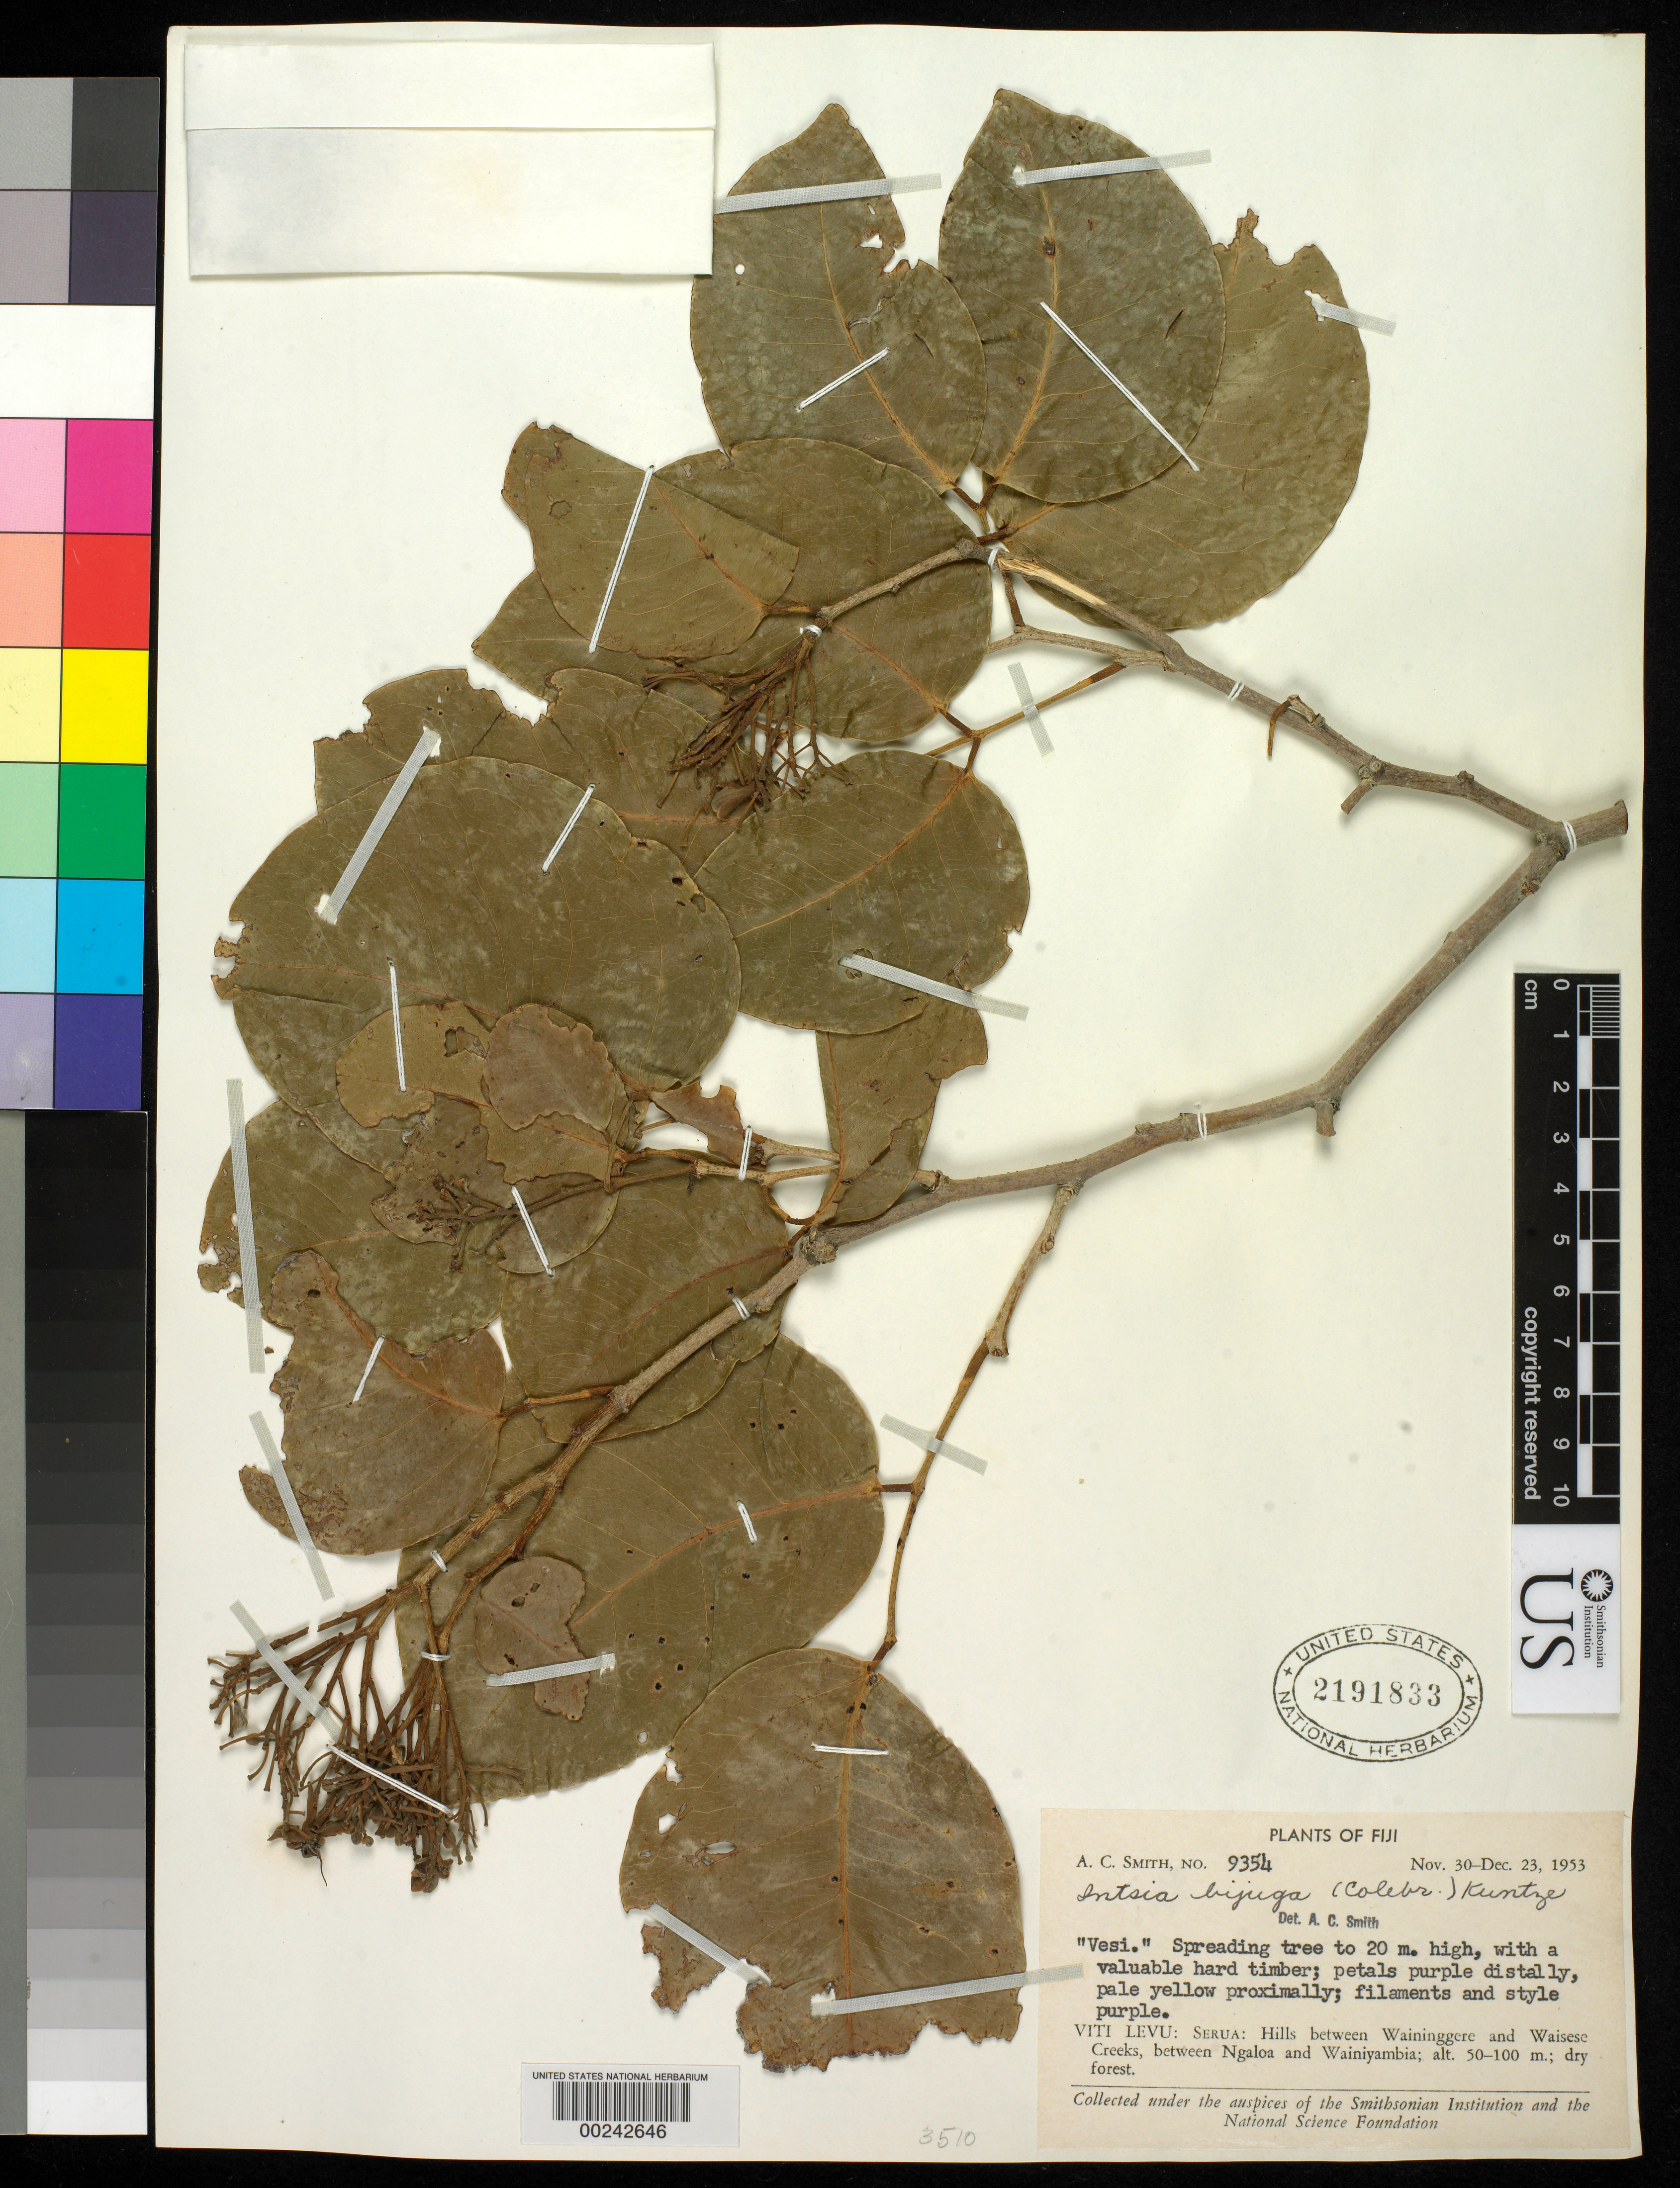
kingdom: Plantae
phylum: Tracheophyta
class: Magnoliopsida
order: Fabales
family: Fabaceae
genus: Intsia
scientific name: Intsia bijuga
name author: (Colebr.) Kuntze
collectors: A. C. Smith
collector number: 9354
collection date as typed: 30 Nov 1953 to 23 Dec 1953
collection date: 1953-11-30/1953-12-23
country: Fiji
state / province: Central Division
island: Viti Levu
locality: Serua Prov.; hills between waininggere and waisese creeks, between ngaloa and wainiyambia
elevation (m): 50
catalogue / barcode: US 2191833